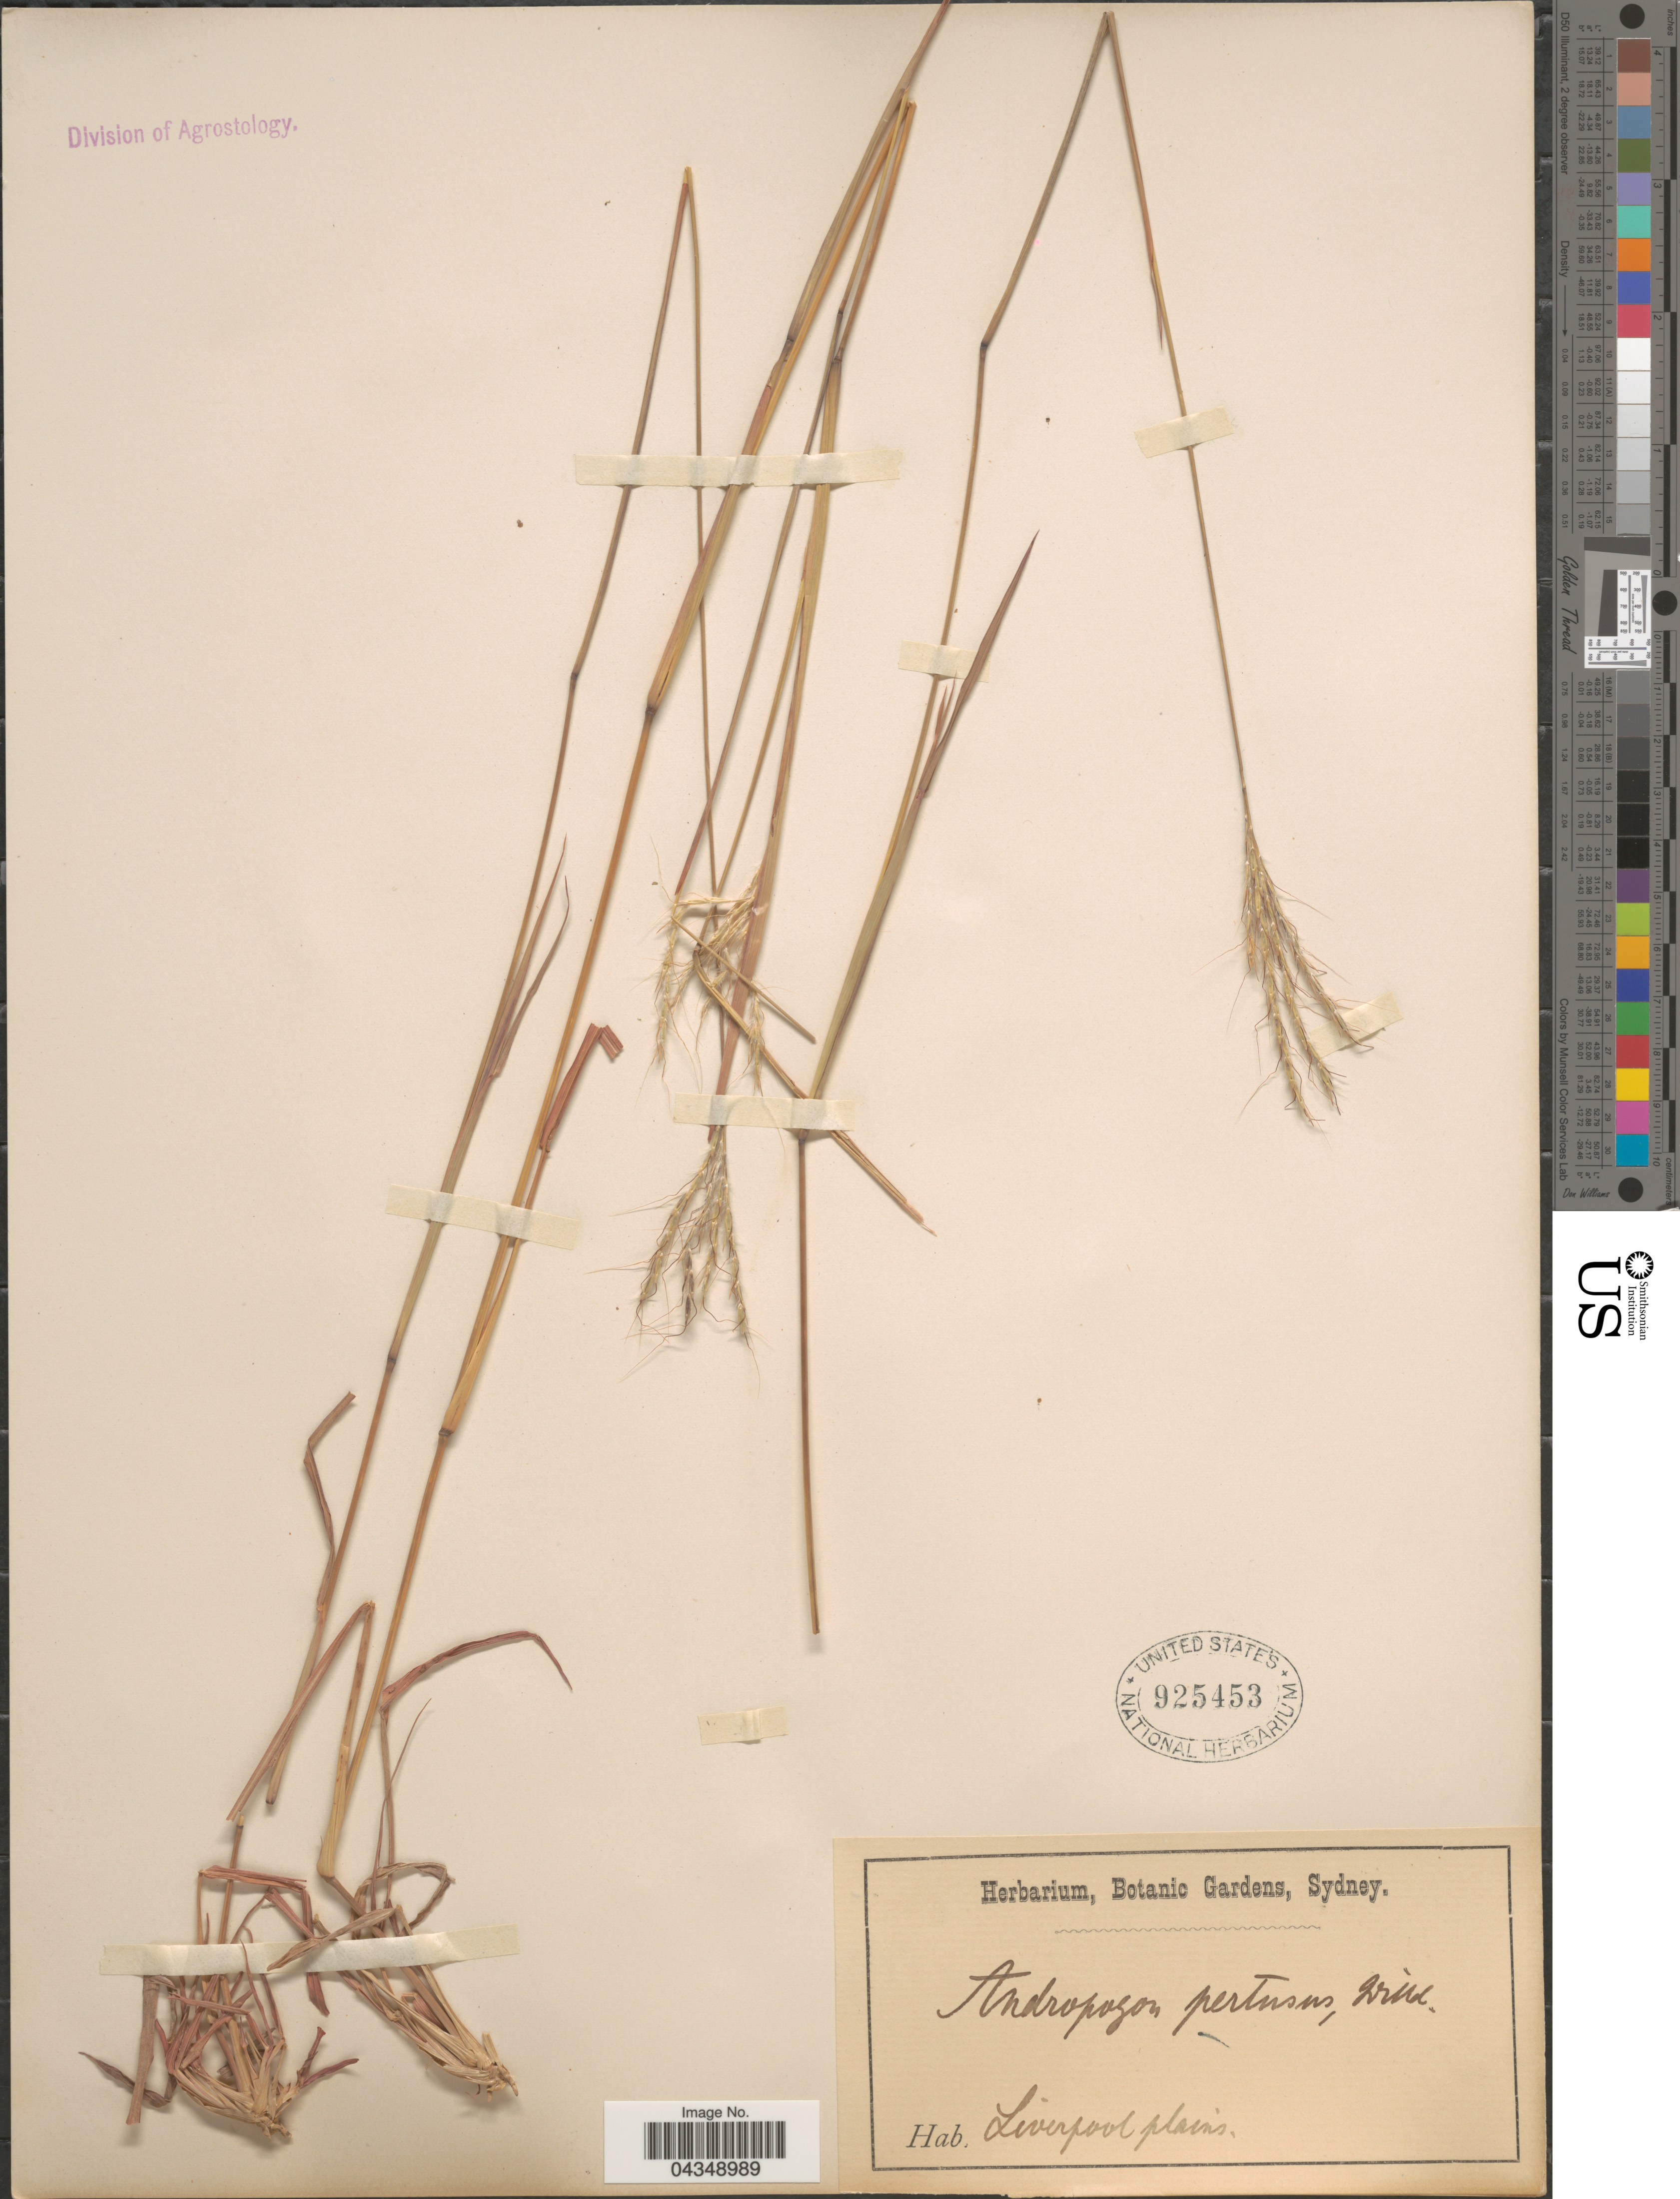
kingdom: Plantae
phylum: Tracheophyta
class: Liliopsida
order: Poales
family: Poaceae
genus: Bothriochloa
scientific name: Bothriochloa macra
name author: (Steud.) S.T. Blake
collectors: ex herb. Botanic Gardens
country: Australia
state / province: New South Wales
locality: Liverpool plains.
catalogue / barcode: US 925453